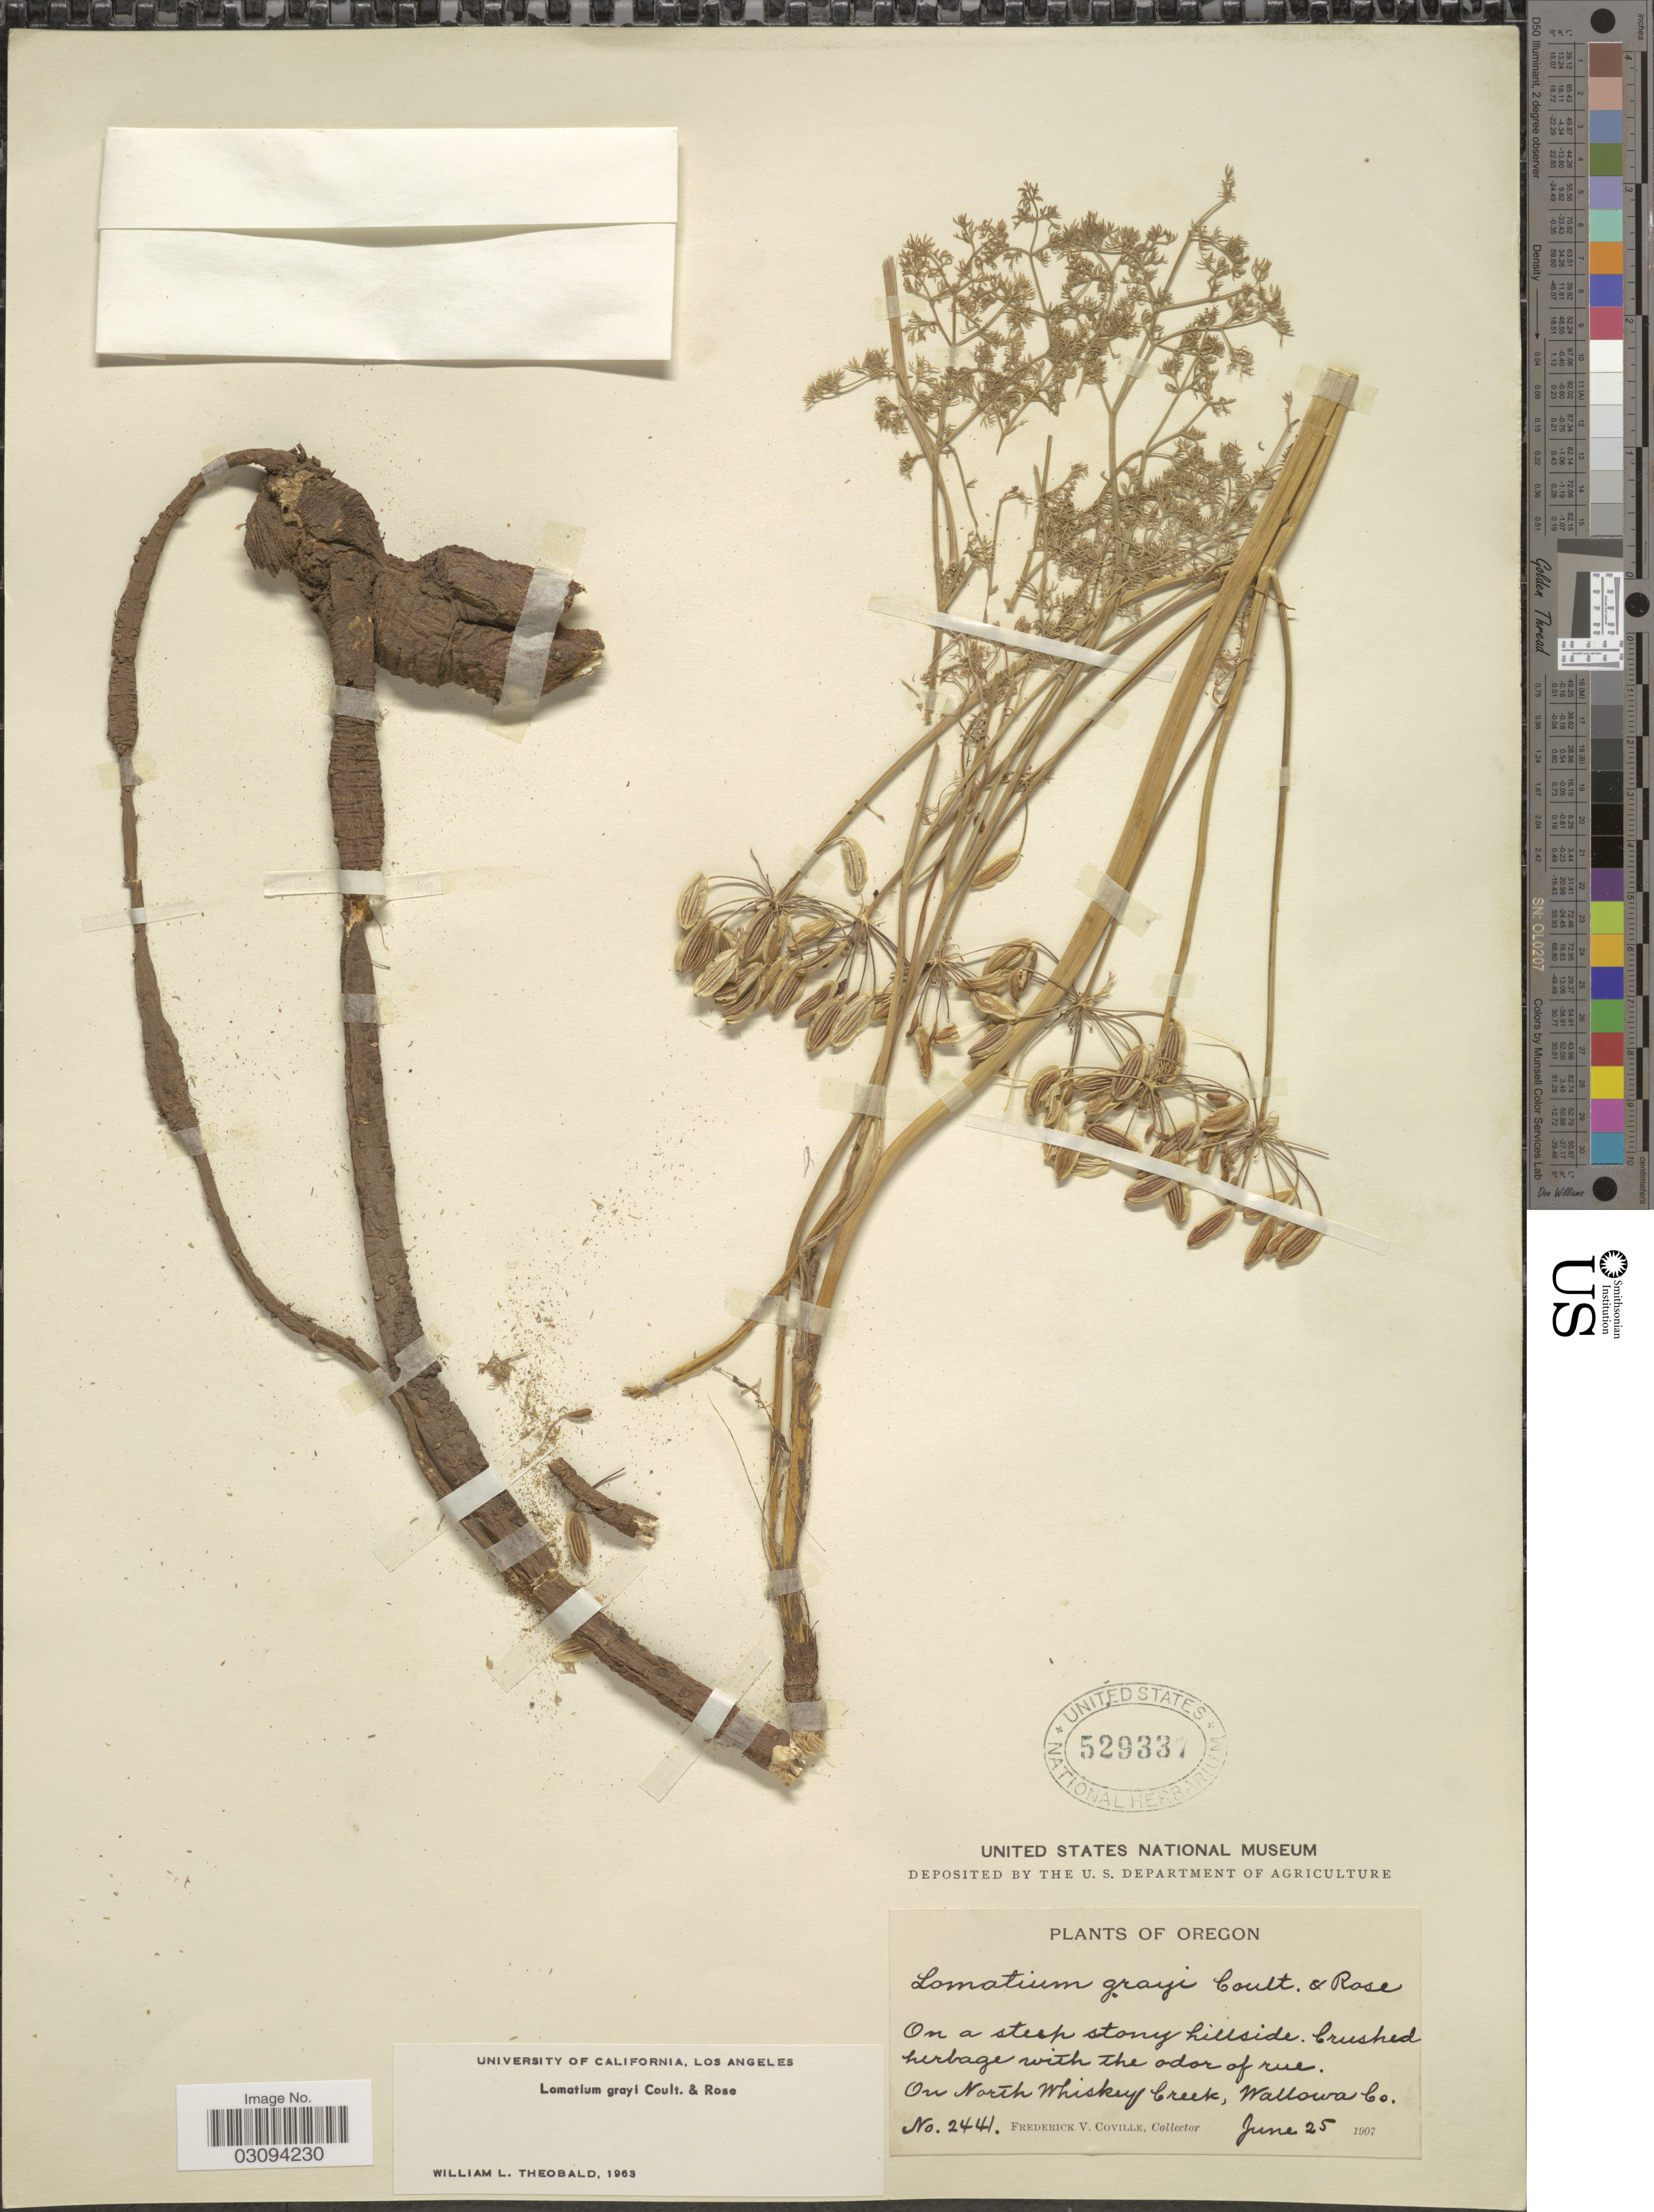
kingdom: Plantae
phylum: Tracheophyta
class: Magnoliopsida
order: Apiales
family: Apiaceae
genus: Lomatium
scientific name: Lomatium grayi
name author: (J.M. Coult. & Rose) J.M. Coult. & Rose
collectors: F. V. Coville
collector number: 2441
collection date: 1907-06-25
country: United States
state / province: Oregon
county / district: Wallowa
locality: On North Whiskey Creek, Wallowa Co.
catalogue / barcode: US 529337